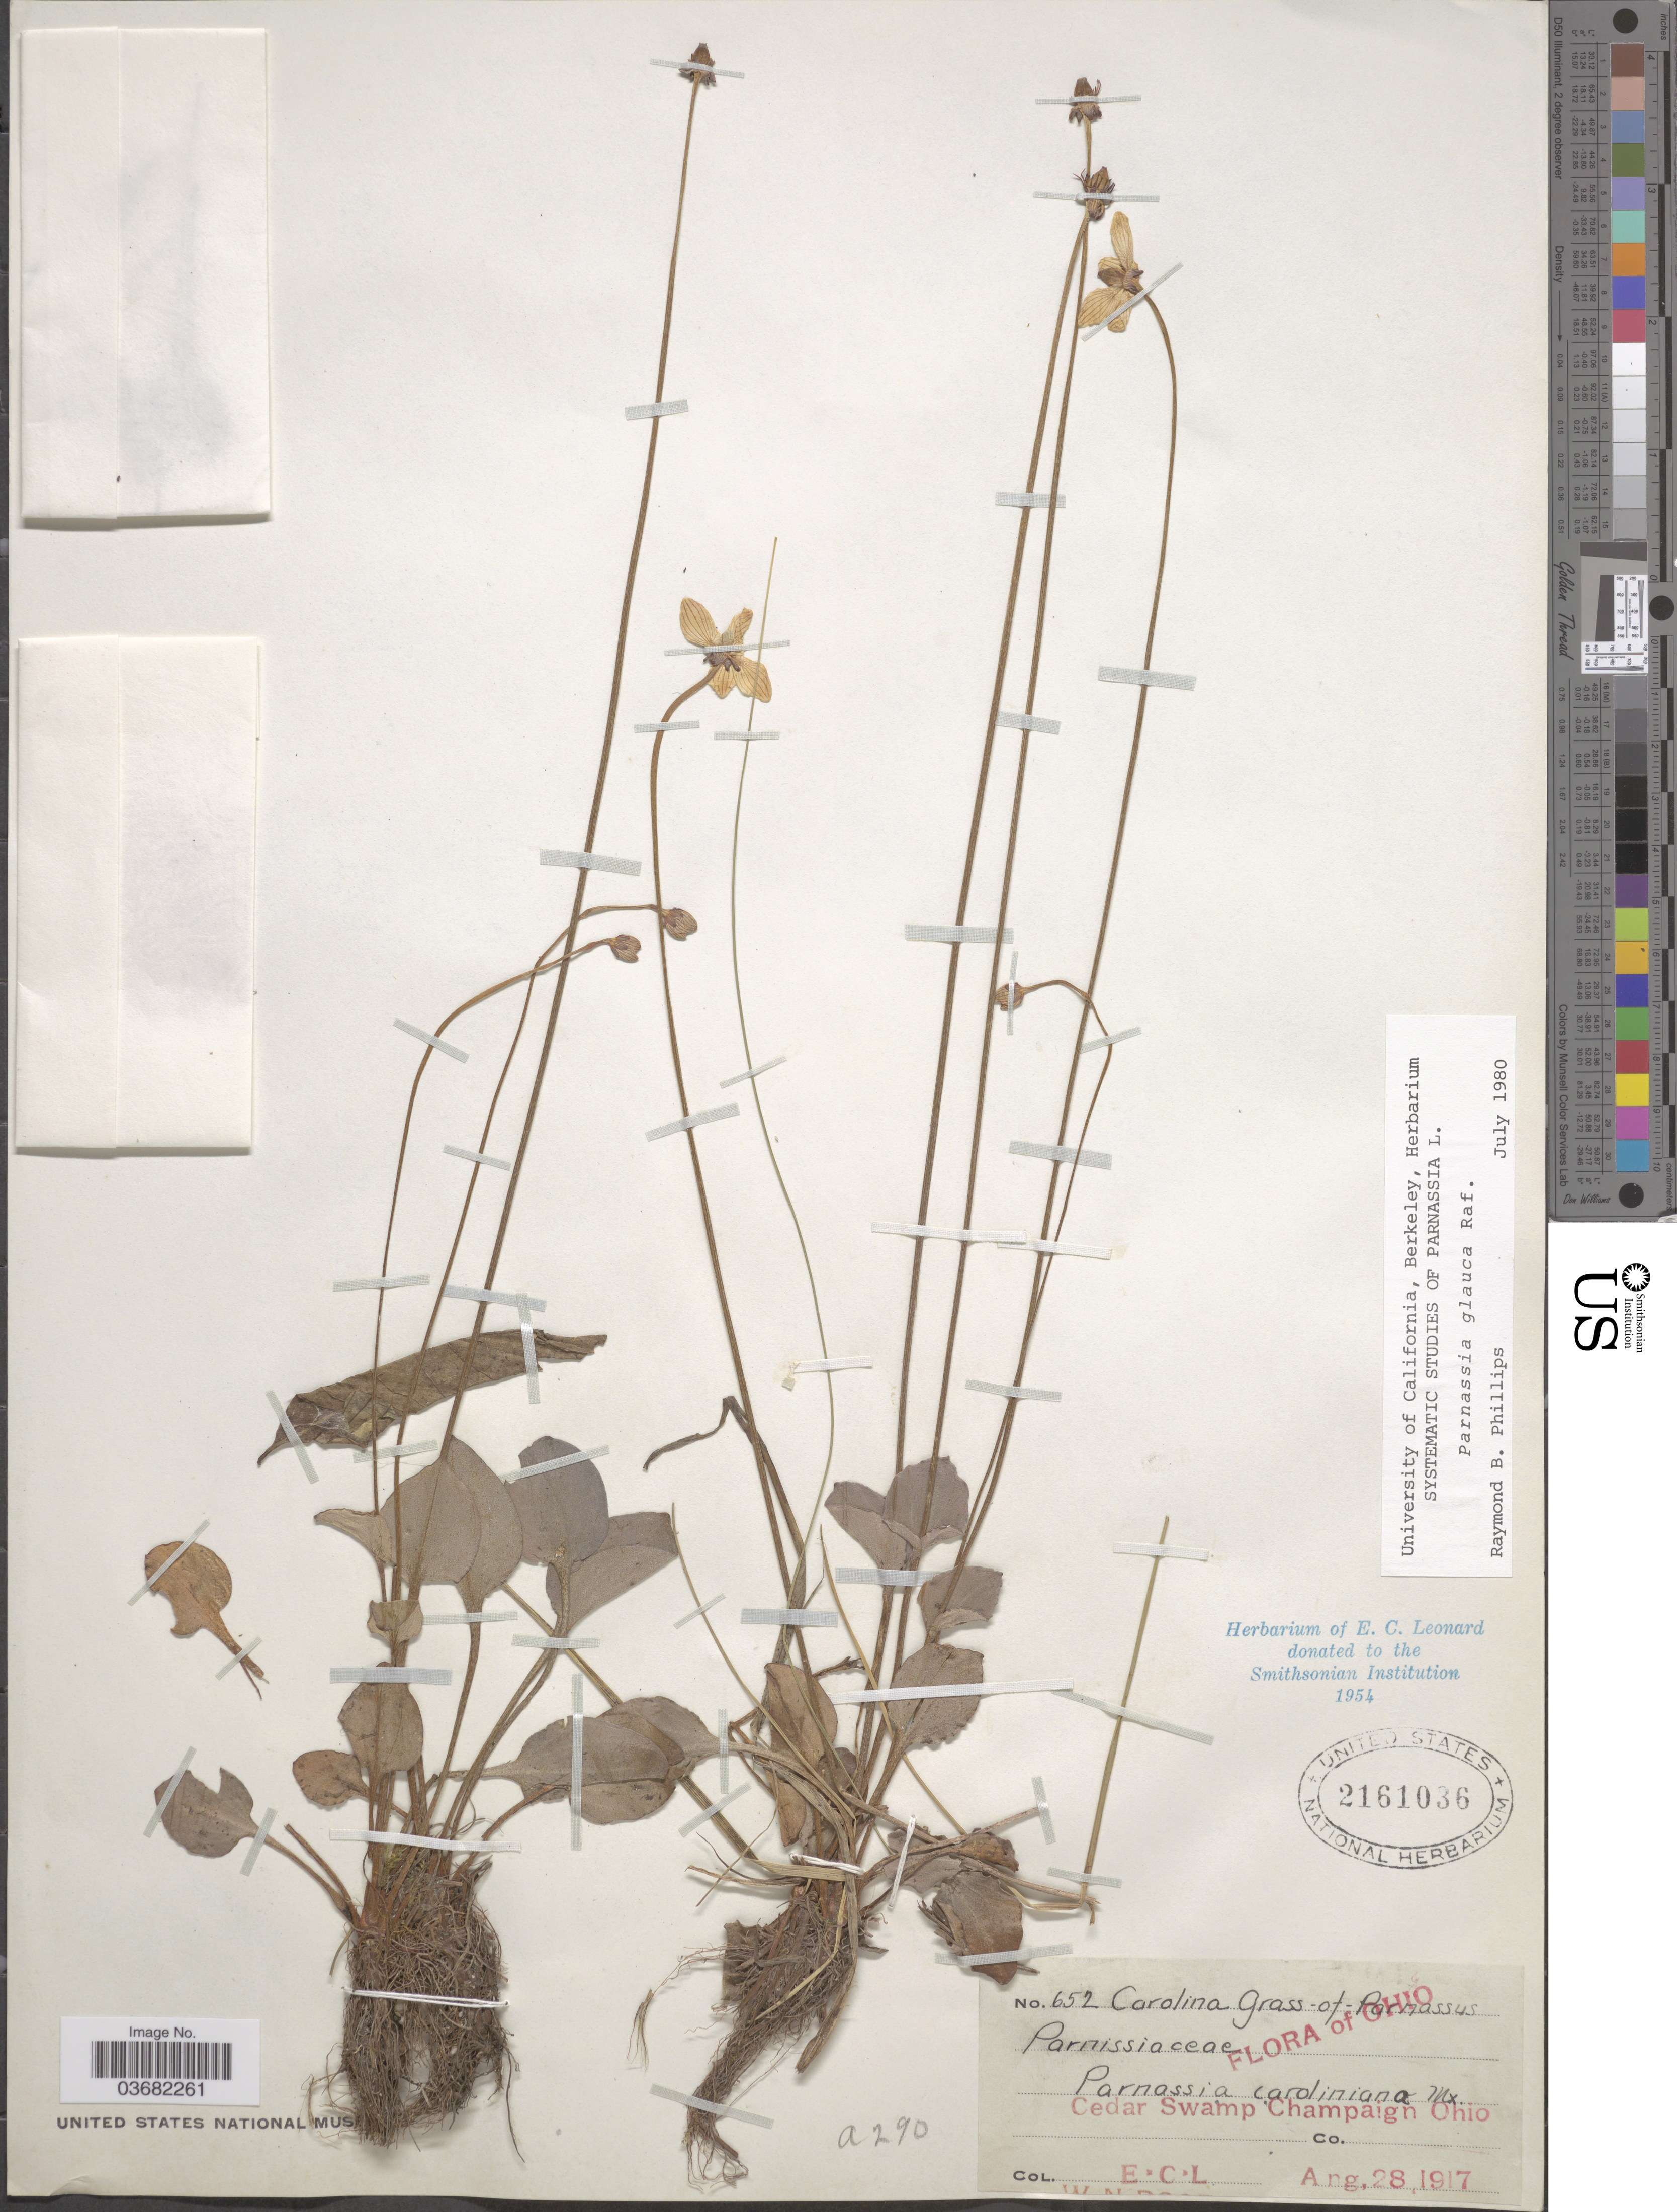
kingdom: Plantae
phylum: Tracheophyta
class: Magnoliopsida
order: Celastrales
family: Parnassiaceae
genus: Parnassia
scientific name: Parnassia glauca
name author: Raf.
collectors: E. C. Leonard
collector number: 652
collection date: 1917-08-28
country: United States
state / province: Ohio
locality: Cedar Swamp Champaign.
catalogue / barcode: US 2161036